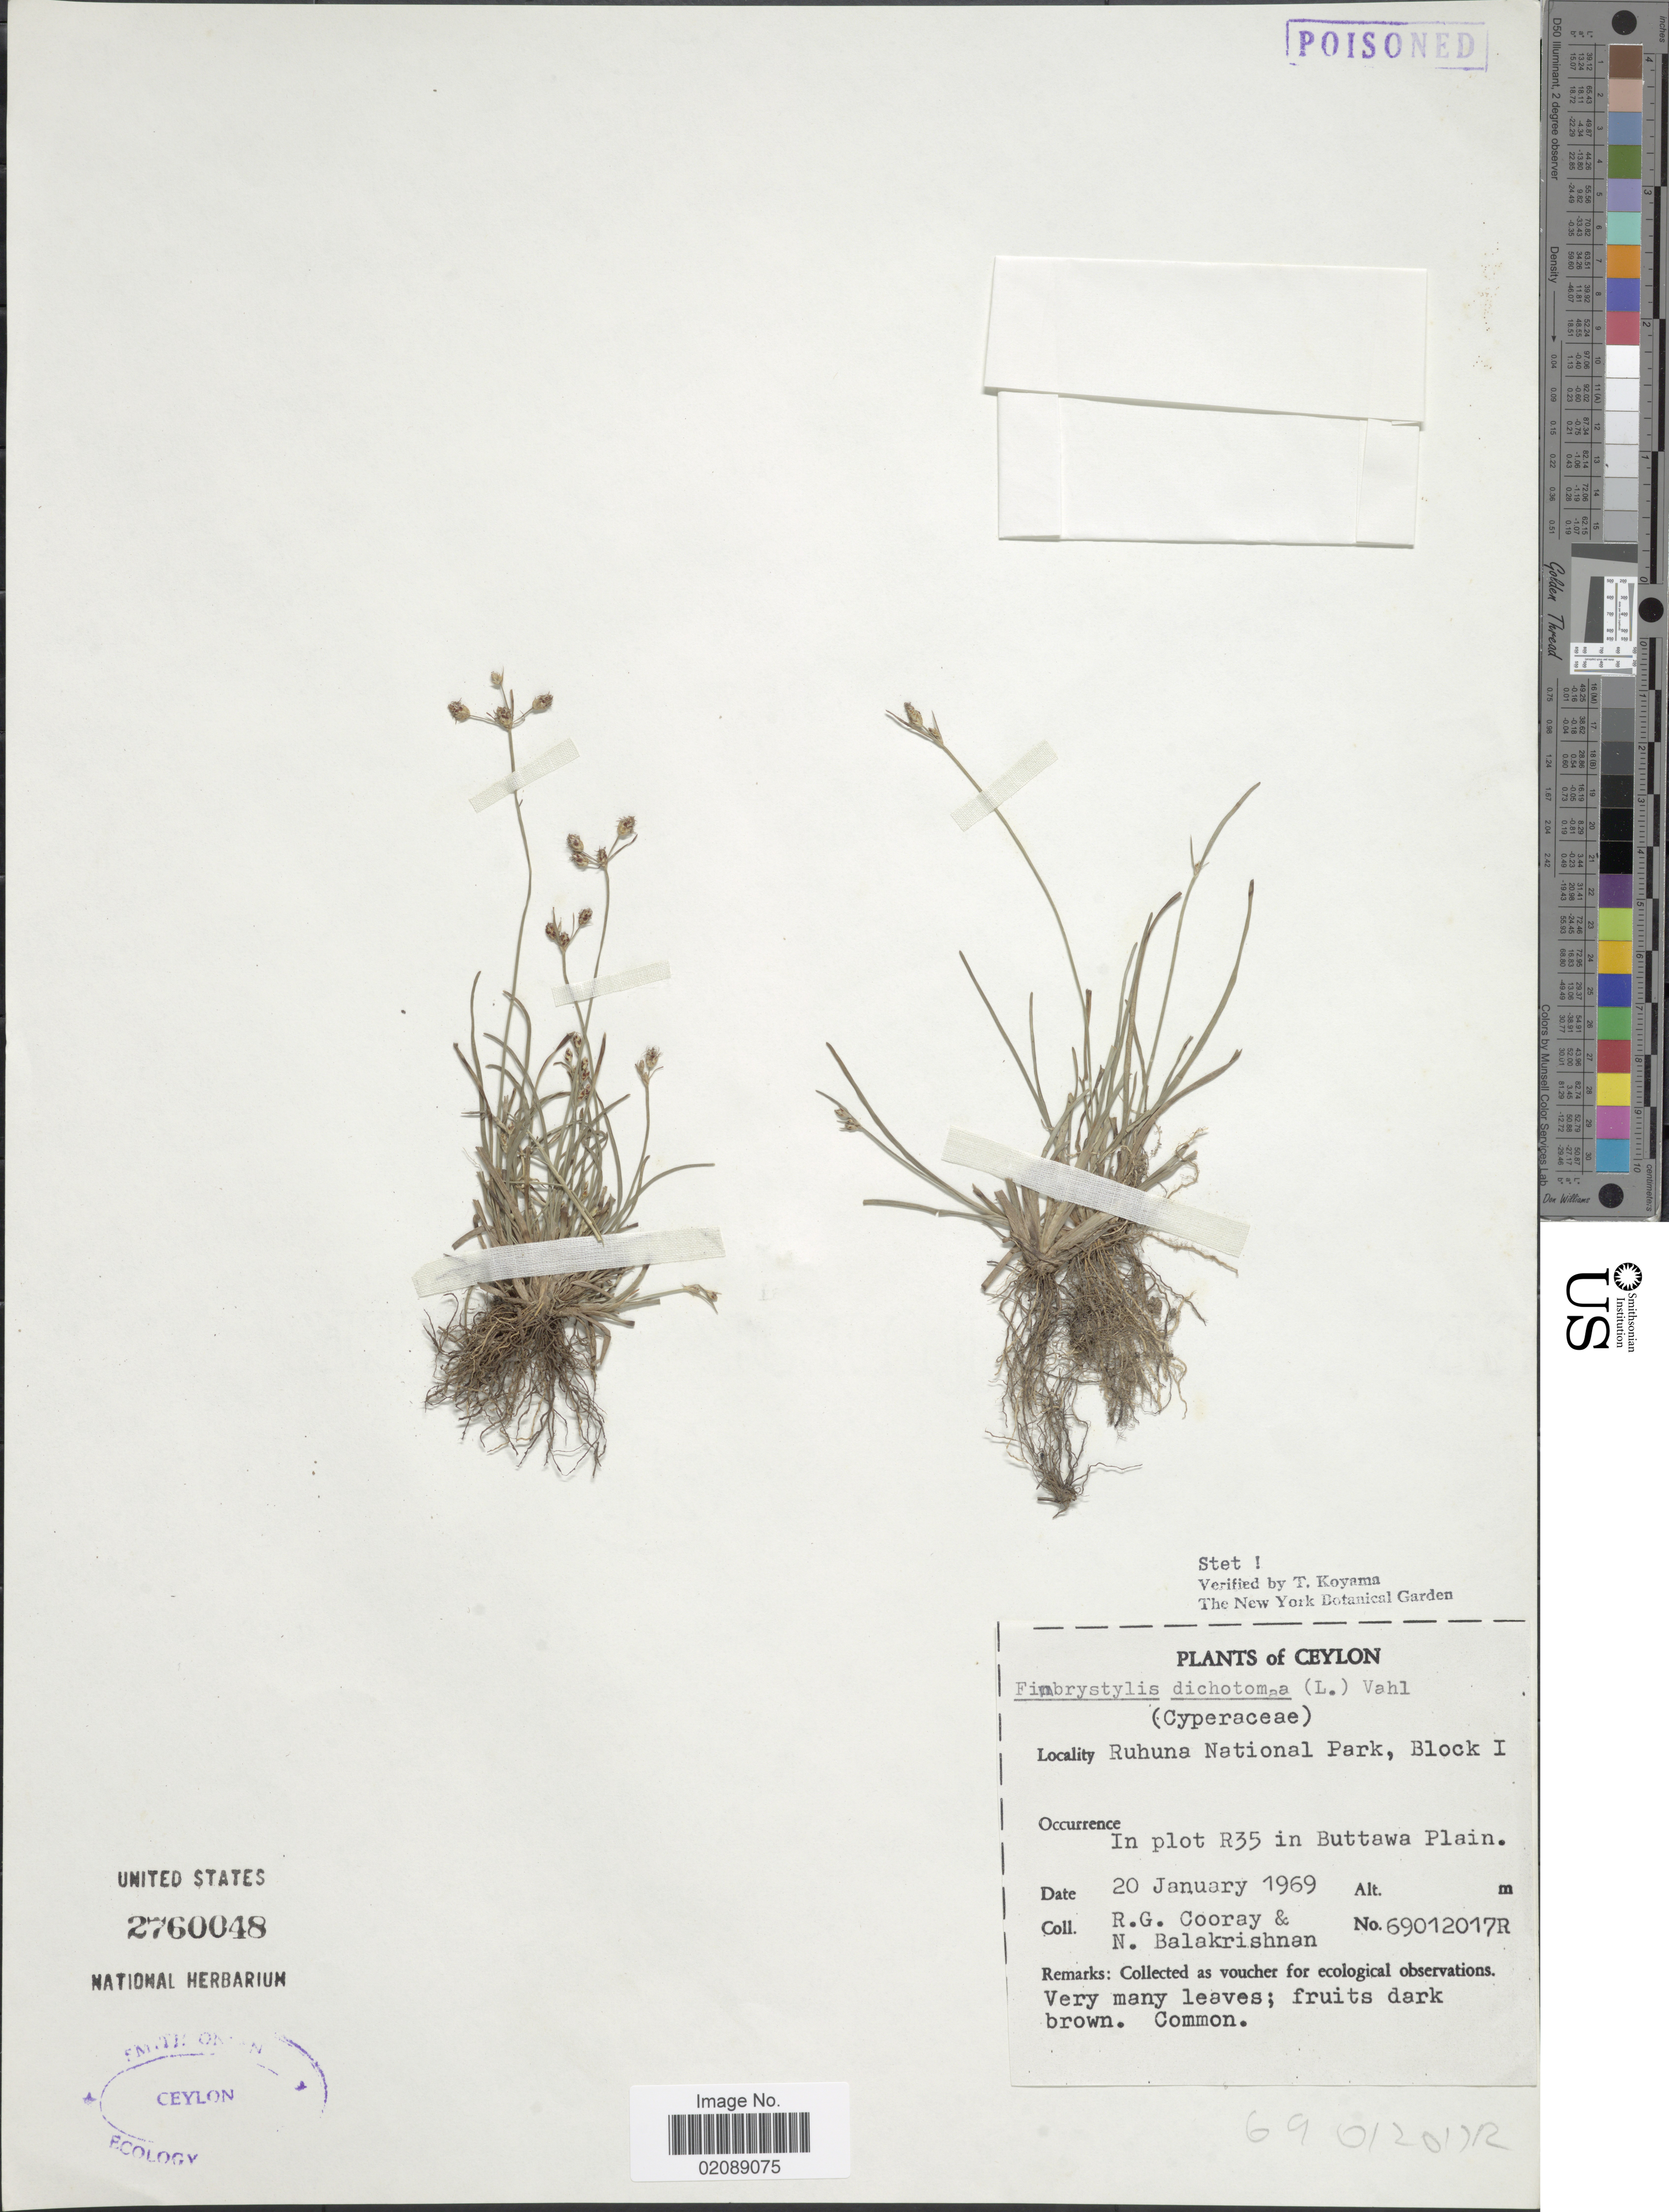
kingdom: Plantae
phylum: Tracheophyta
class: Liliopsida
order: Poales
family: Cyperaceae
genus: Fimbristylis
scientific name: Fimbristylis dichotoma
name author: (L.) Vahl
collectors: R. Cooray & N. Balakrishnan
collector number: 69012017R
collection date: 1969-01-20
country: Sri Lanka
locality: Ceylon, Ruhuna National Park, Block I, In plot R35 in Buttawa Plain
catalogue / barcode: US 2760048